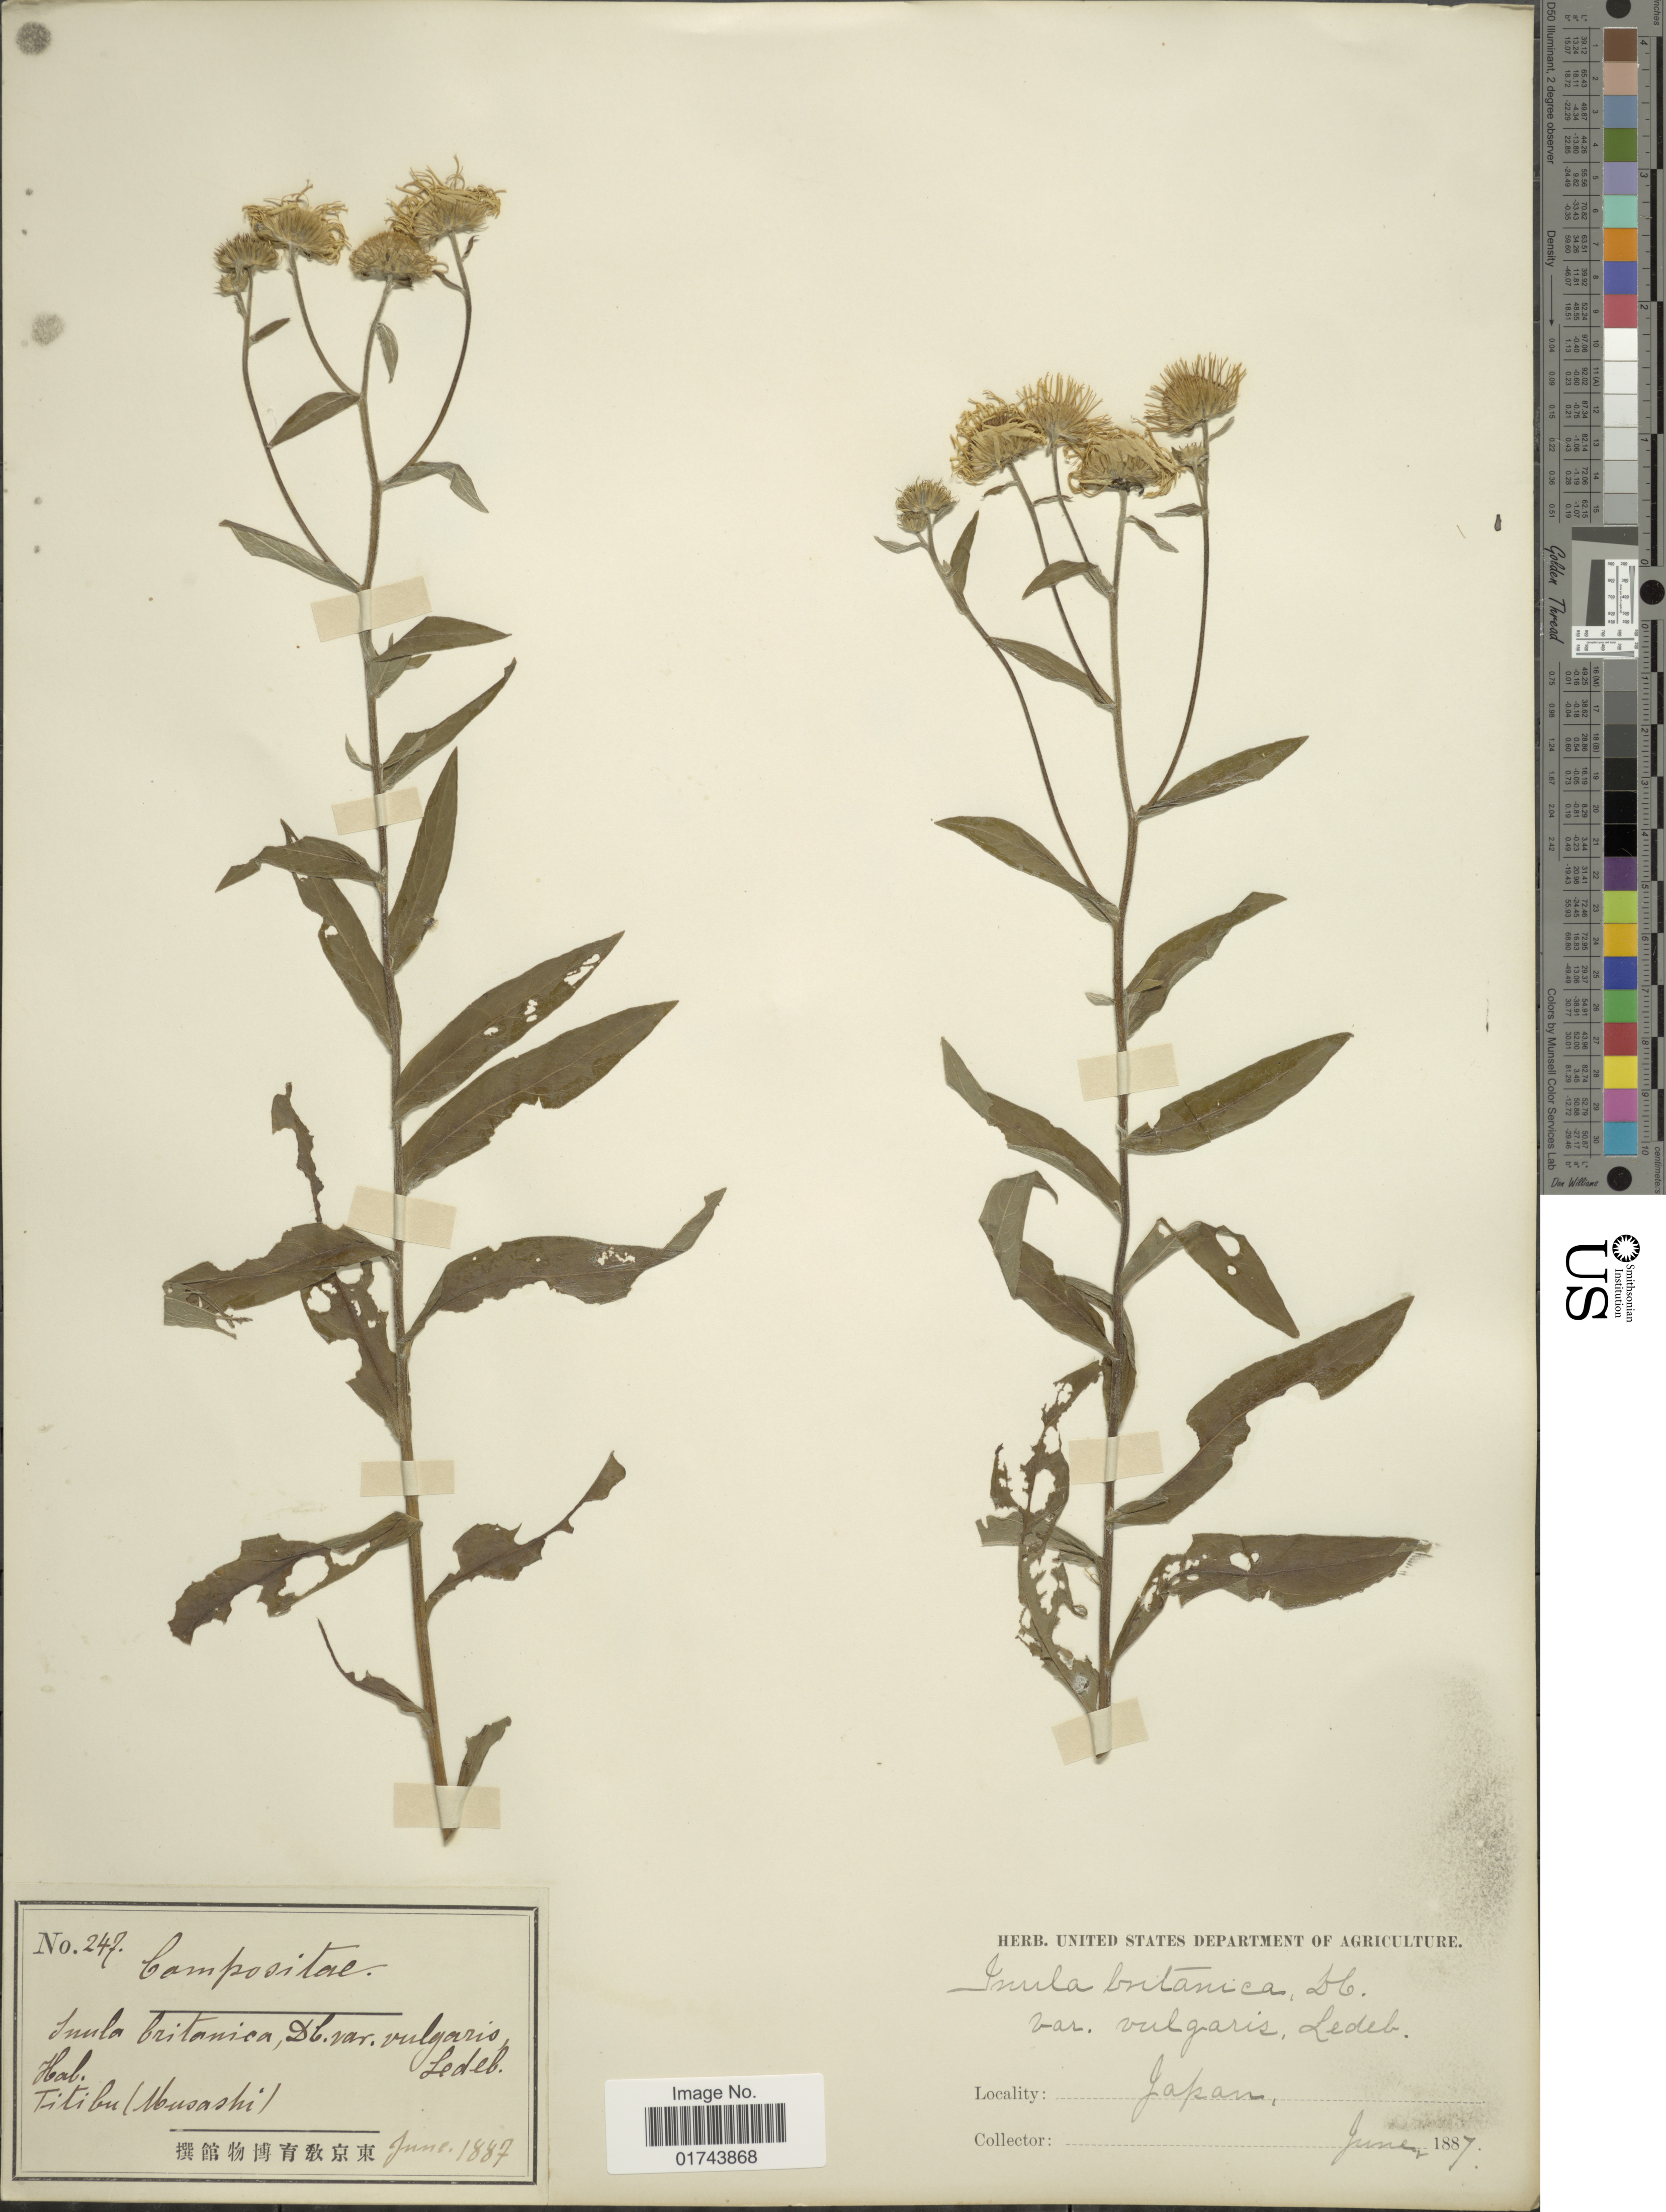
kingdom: Plantae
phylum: Tracheophyta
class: Magnoliopsida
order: Asterales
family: Asteraceae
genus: Inula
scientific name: Inula britannica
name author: L.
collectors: United States Department of Agriculture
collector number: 247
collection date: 1887-06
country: Japan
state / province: Saitama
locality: Titibu (Musashi)